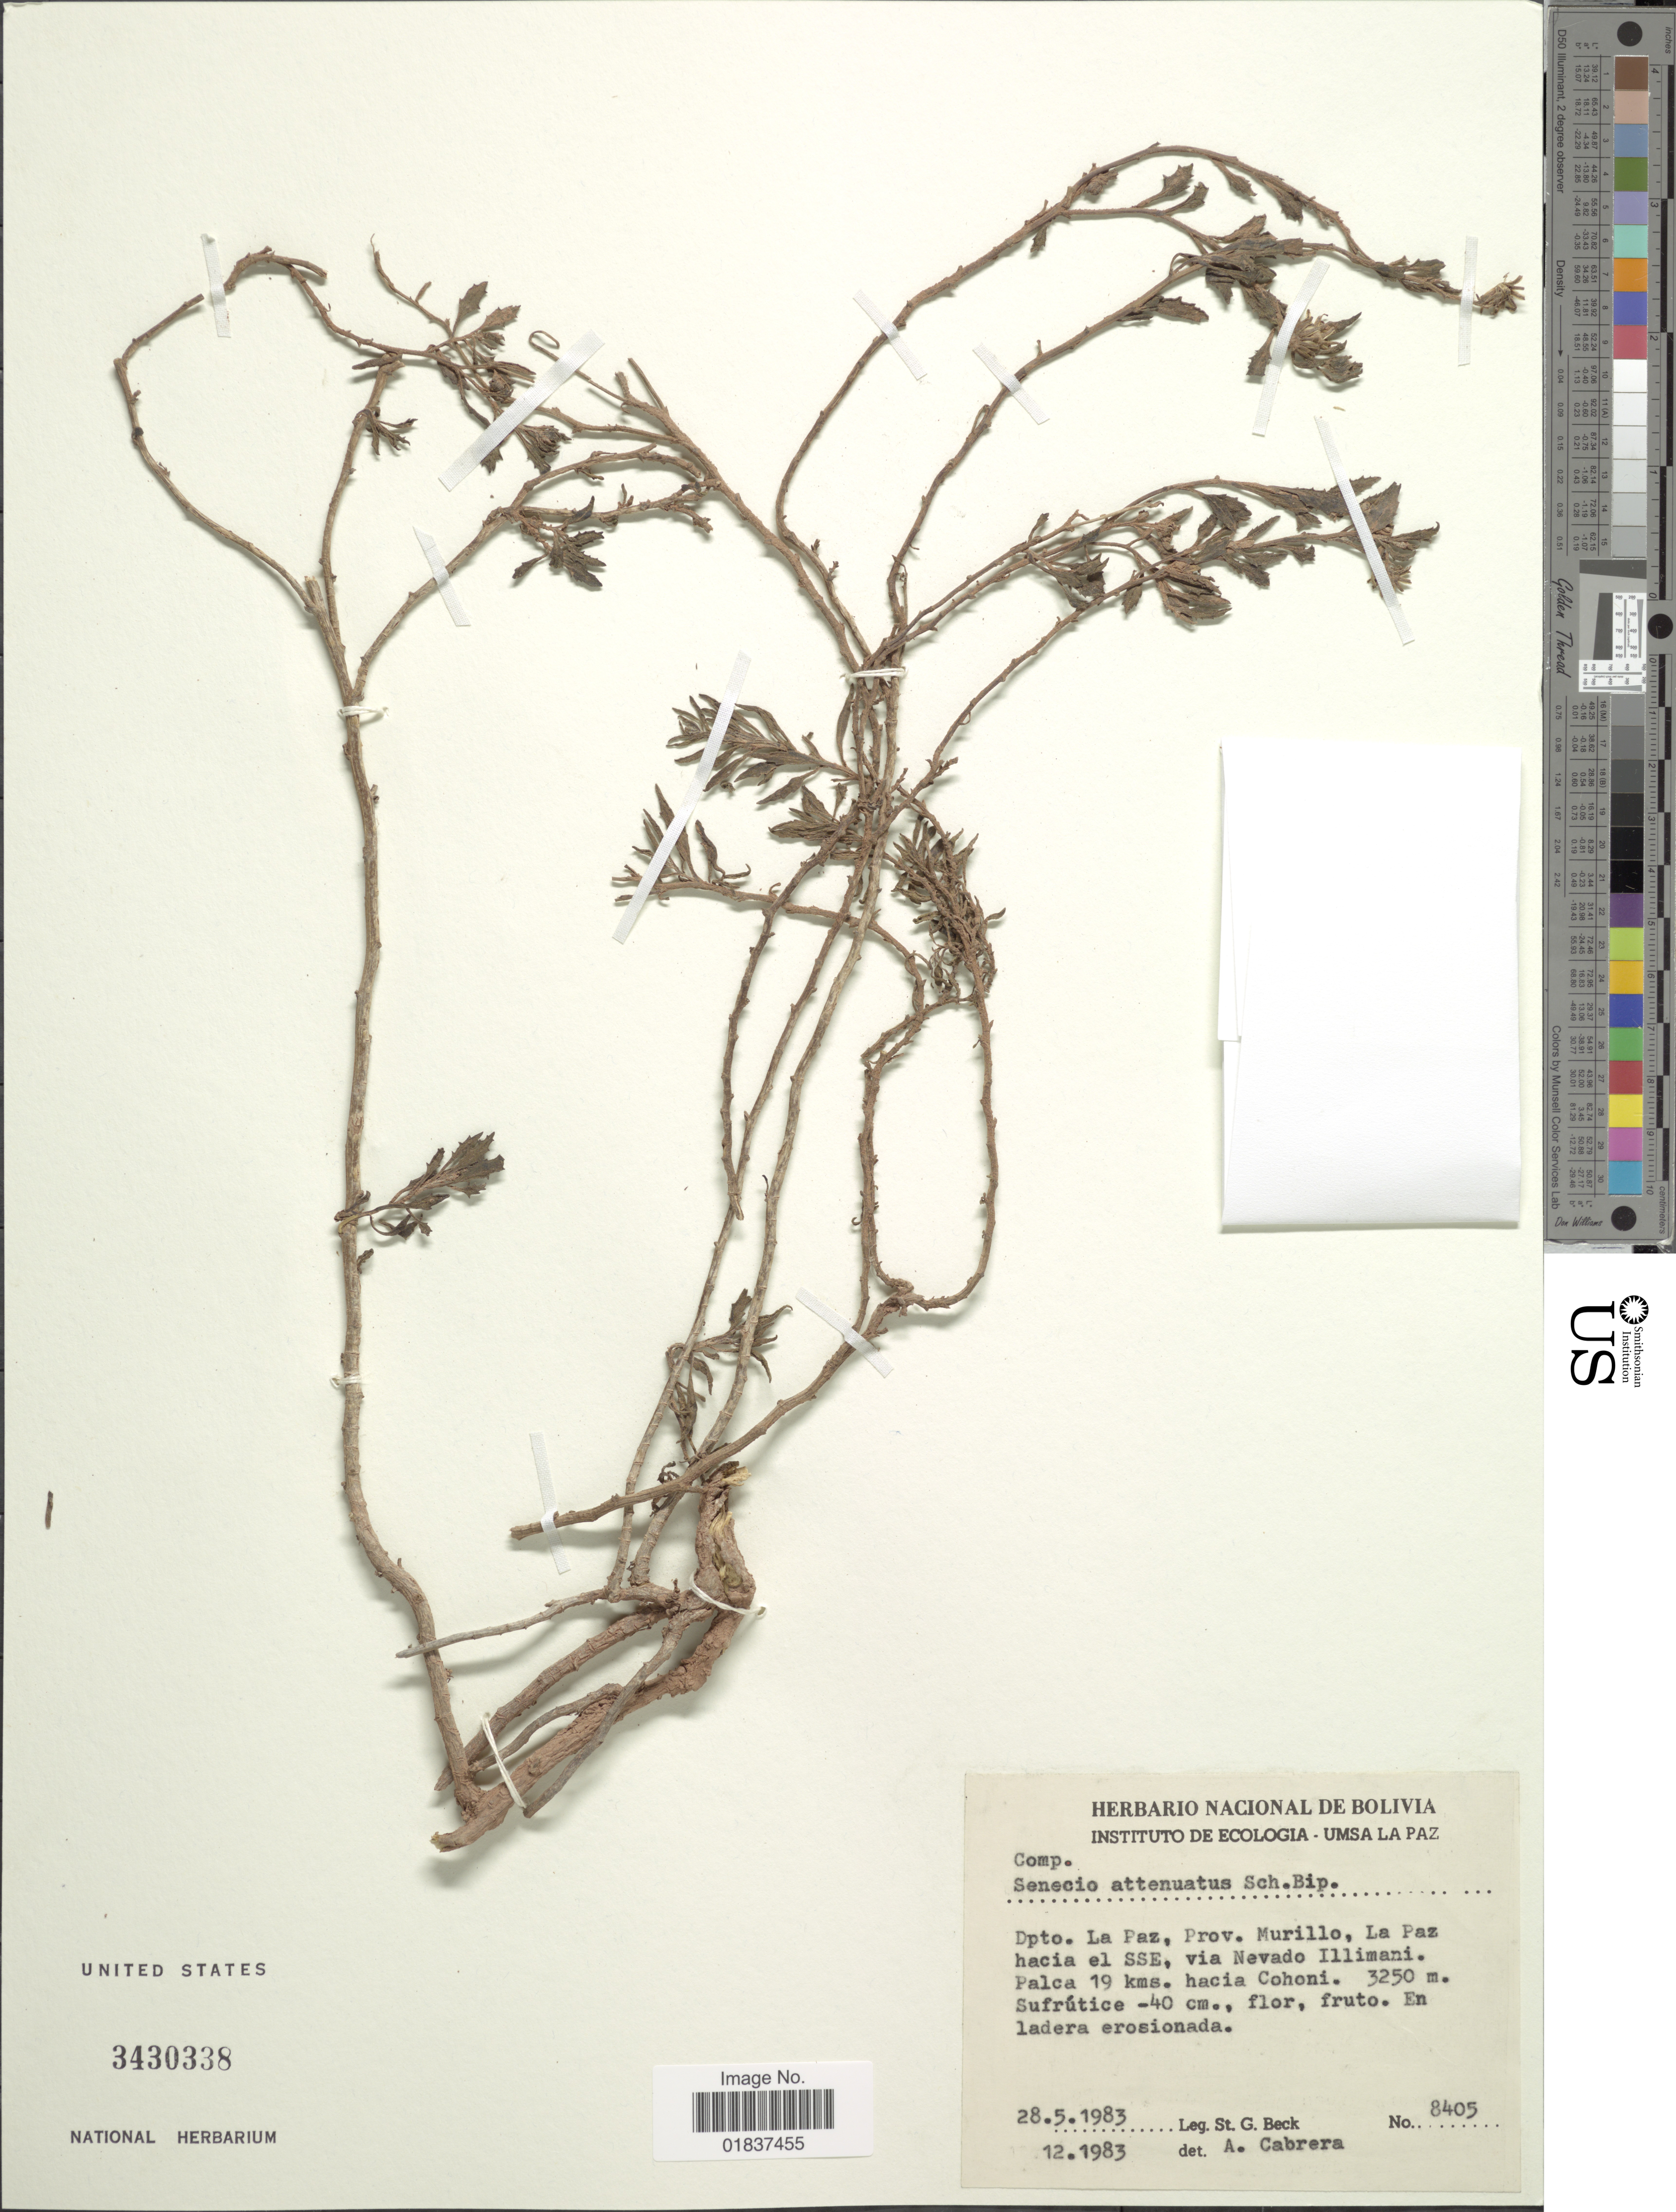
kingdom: Plantae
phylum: Tracheophyta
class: Magnoliopsida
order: Asterales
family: Asteraceae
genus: Senecio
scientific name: Senecio potosianus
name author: Klatt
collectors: S. G. Beck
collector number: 8405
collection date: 1983-05-28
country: Bolivia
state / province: La Paz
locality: Dpto. La Paz, Prov. Murillo, La Paz hacia el SSE, via NEvado Illimano. Palca 19 kms. hacia Cohoni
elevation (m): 3250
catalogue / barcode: US 3430338